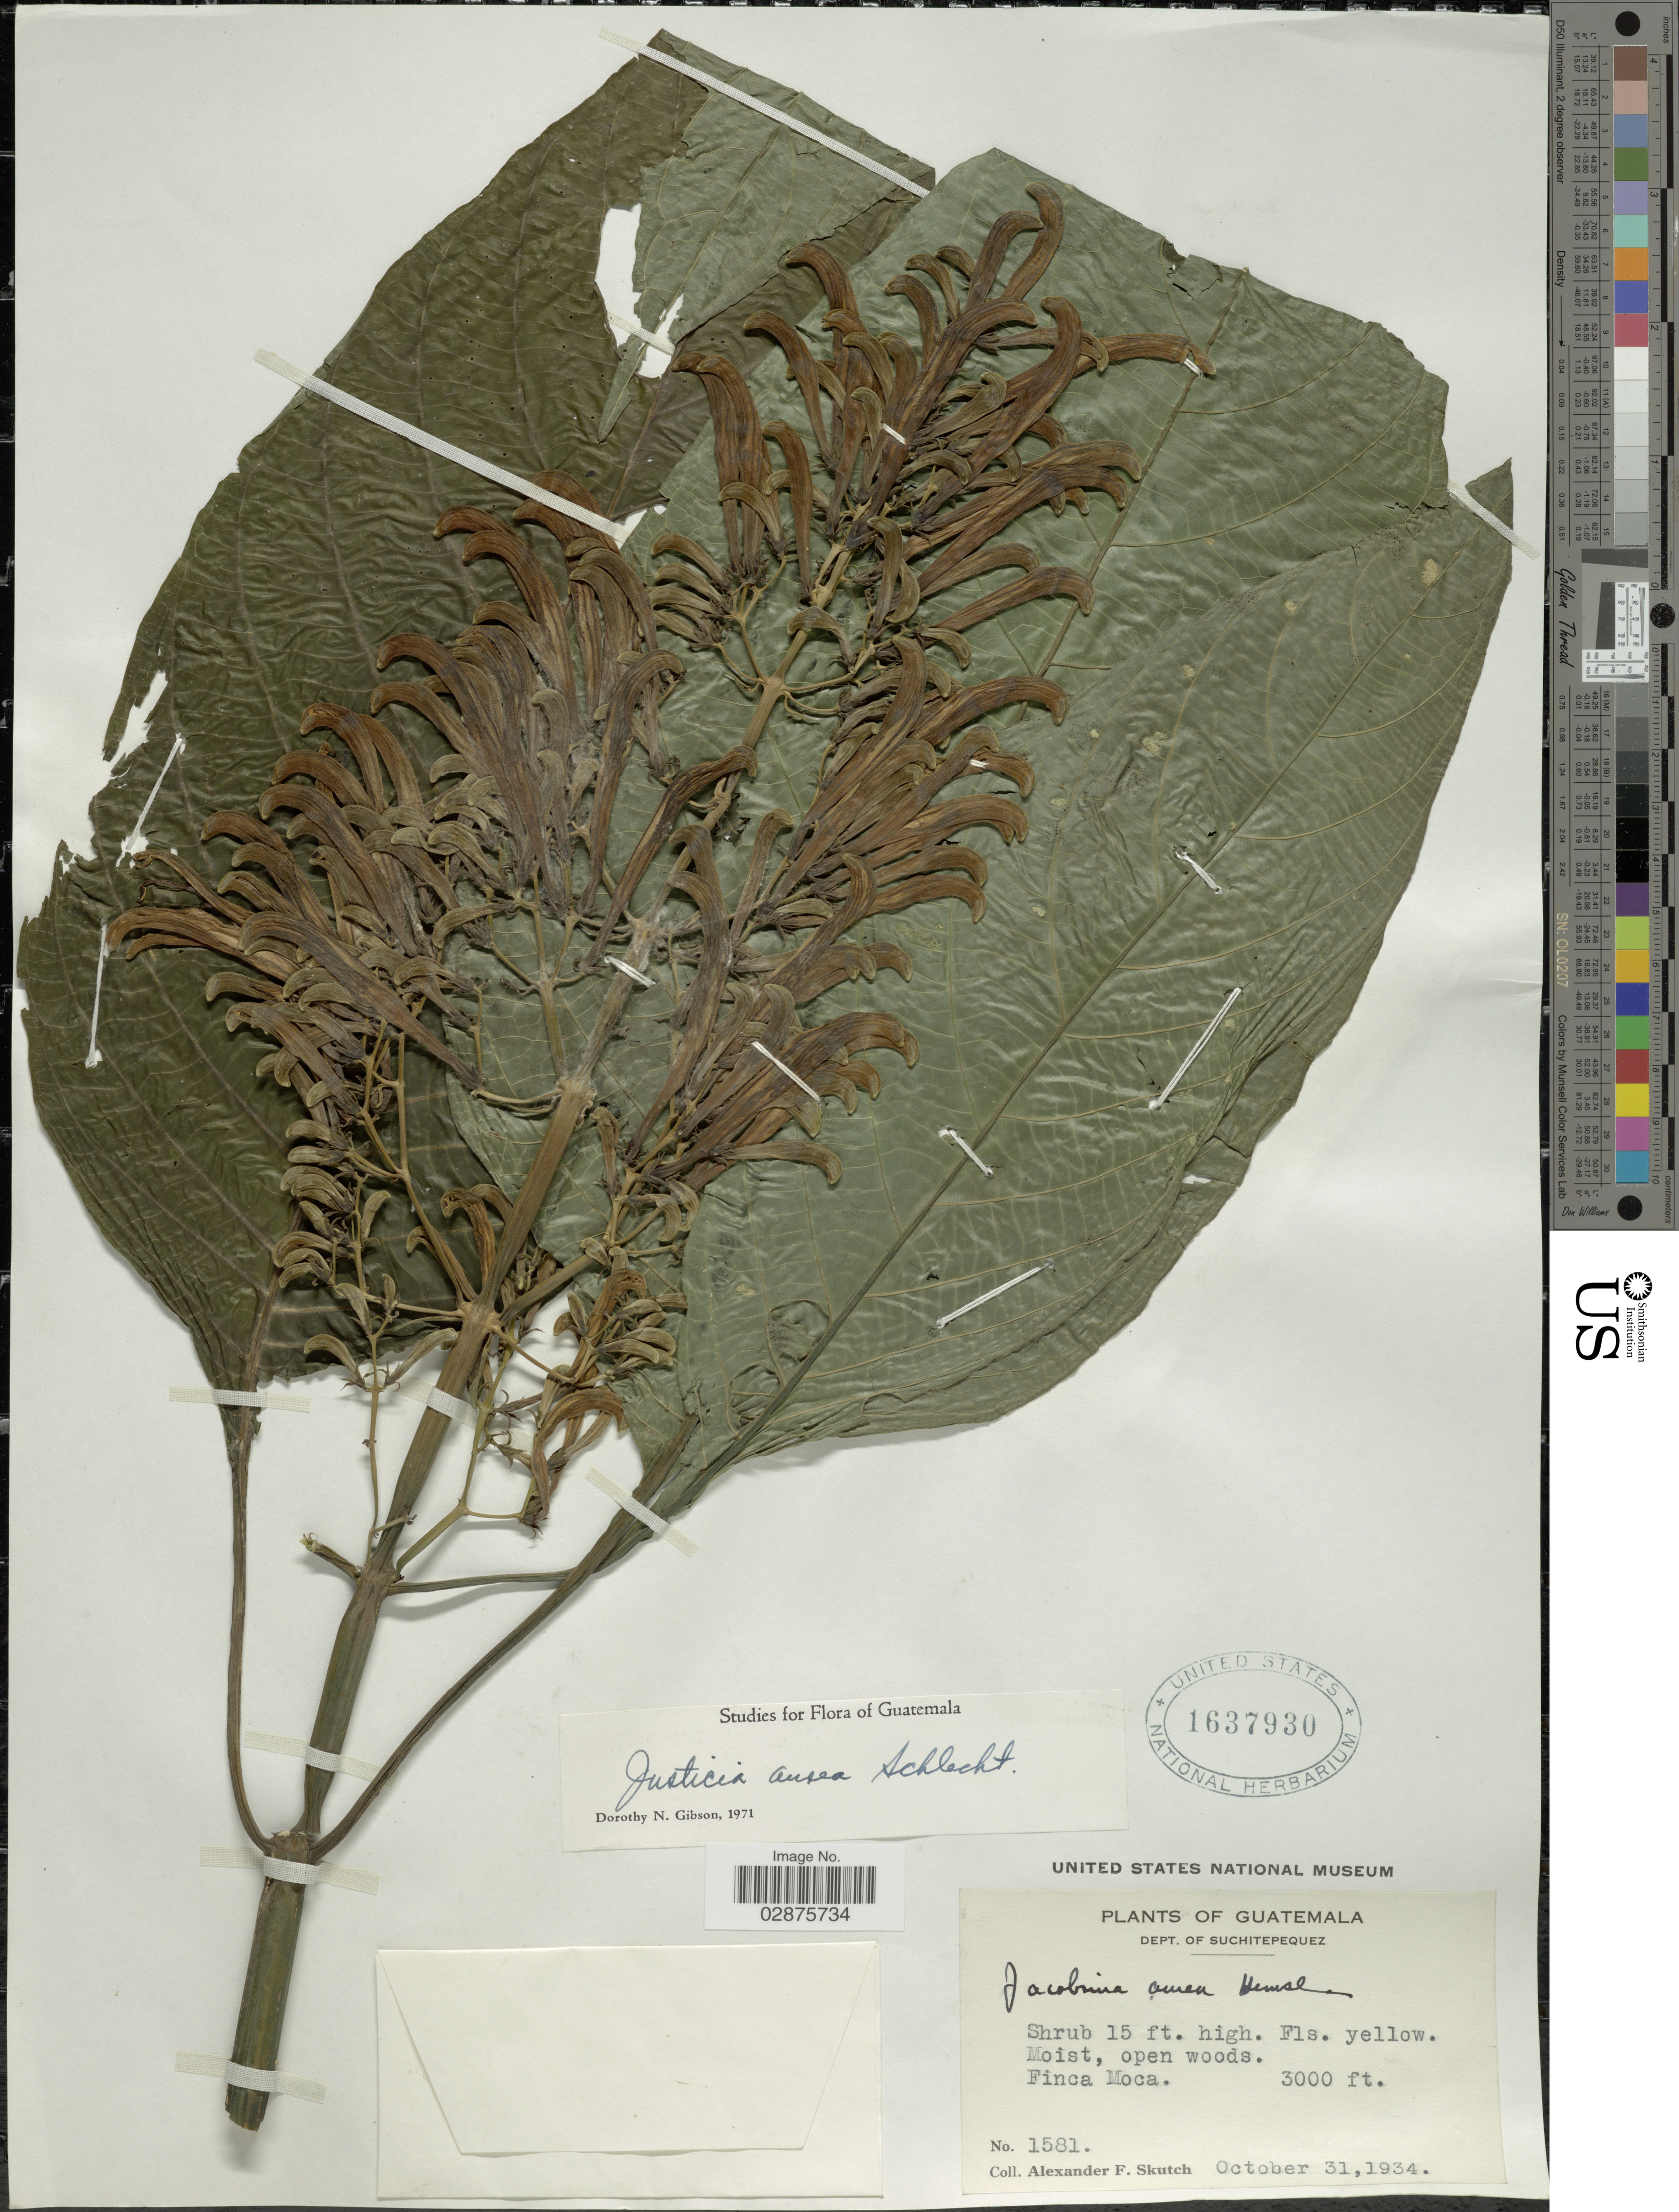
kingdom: Plantae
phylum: Tracheophyta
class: Magnoliopsida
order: Lamiales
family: Acanthaceae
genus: Justicia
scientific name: Justicia aurea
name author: Schltdl.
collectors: A. F. Skutch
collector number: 1581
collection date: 1934-10-31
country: Guatemala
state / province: Suchitepéquez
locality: Dept. of Suchitepequez. Finca Moca.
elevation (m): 914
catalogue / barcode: US 1637930